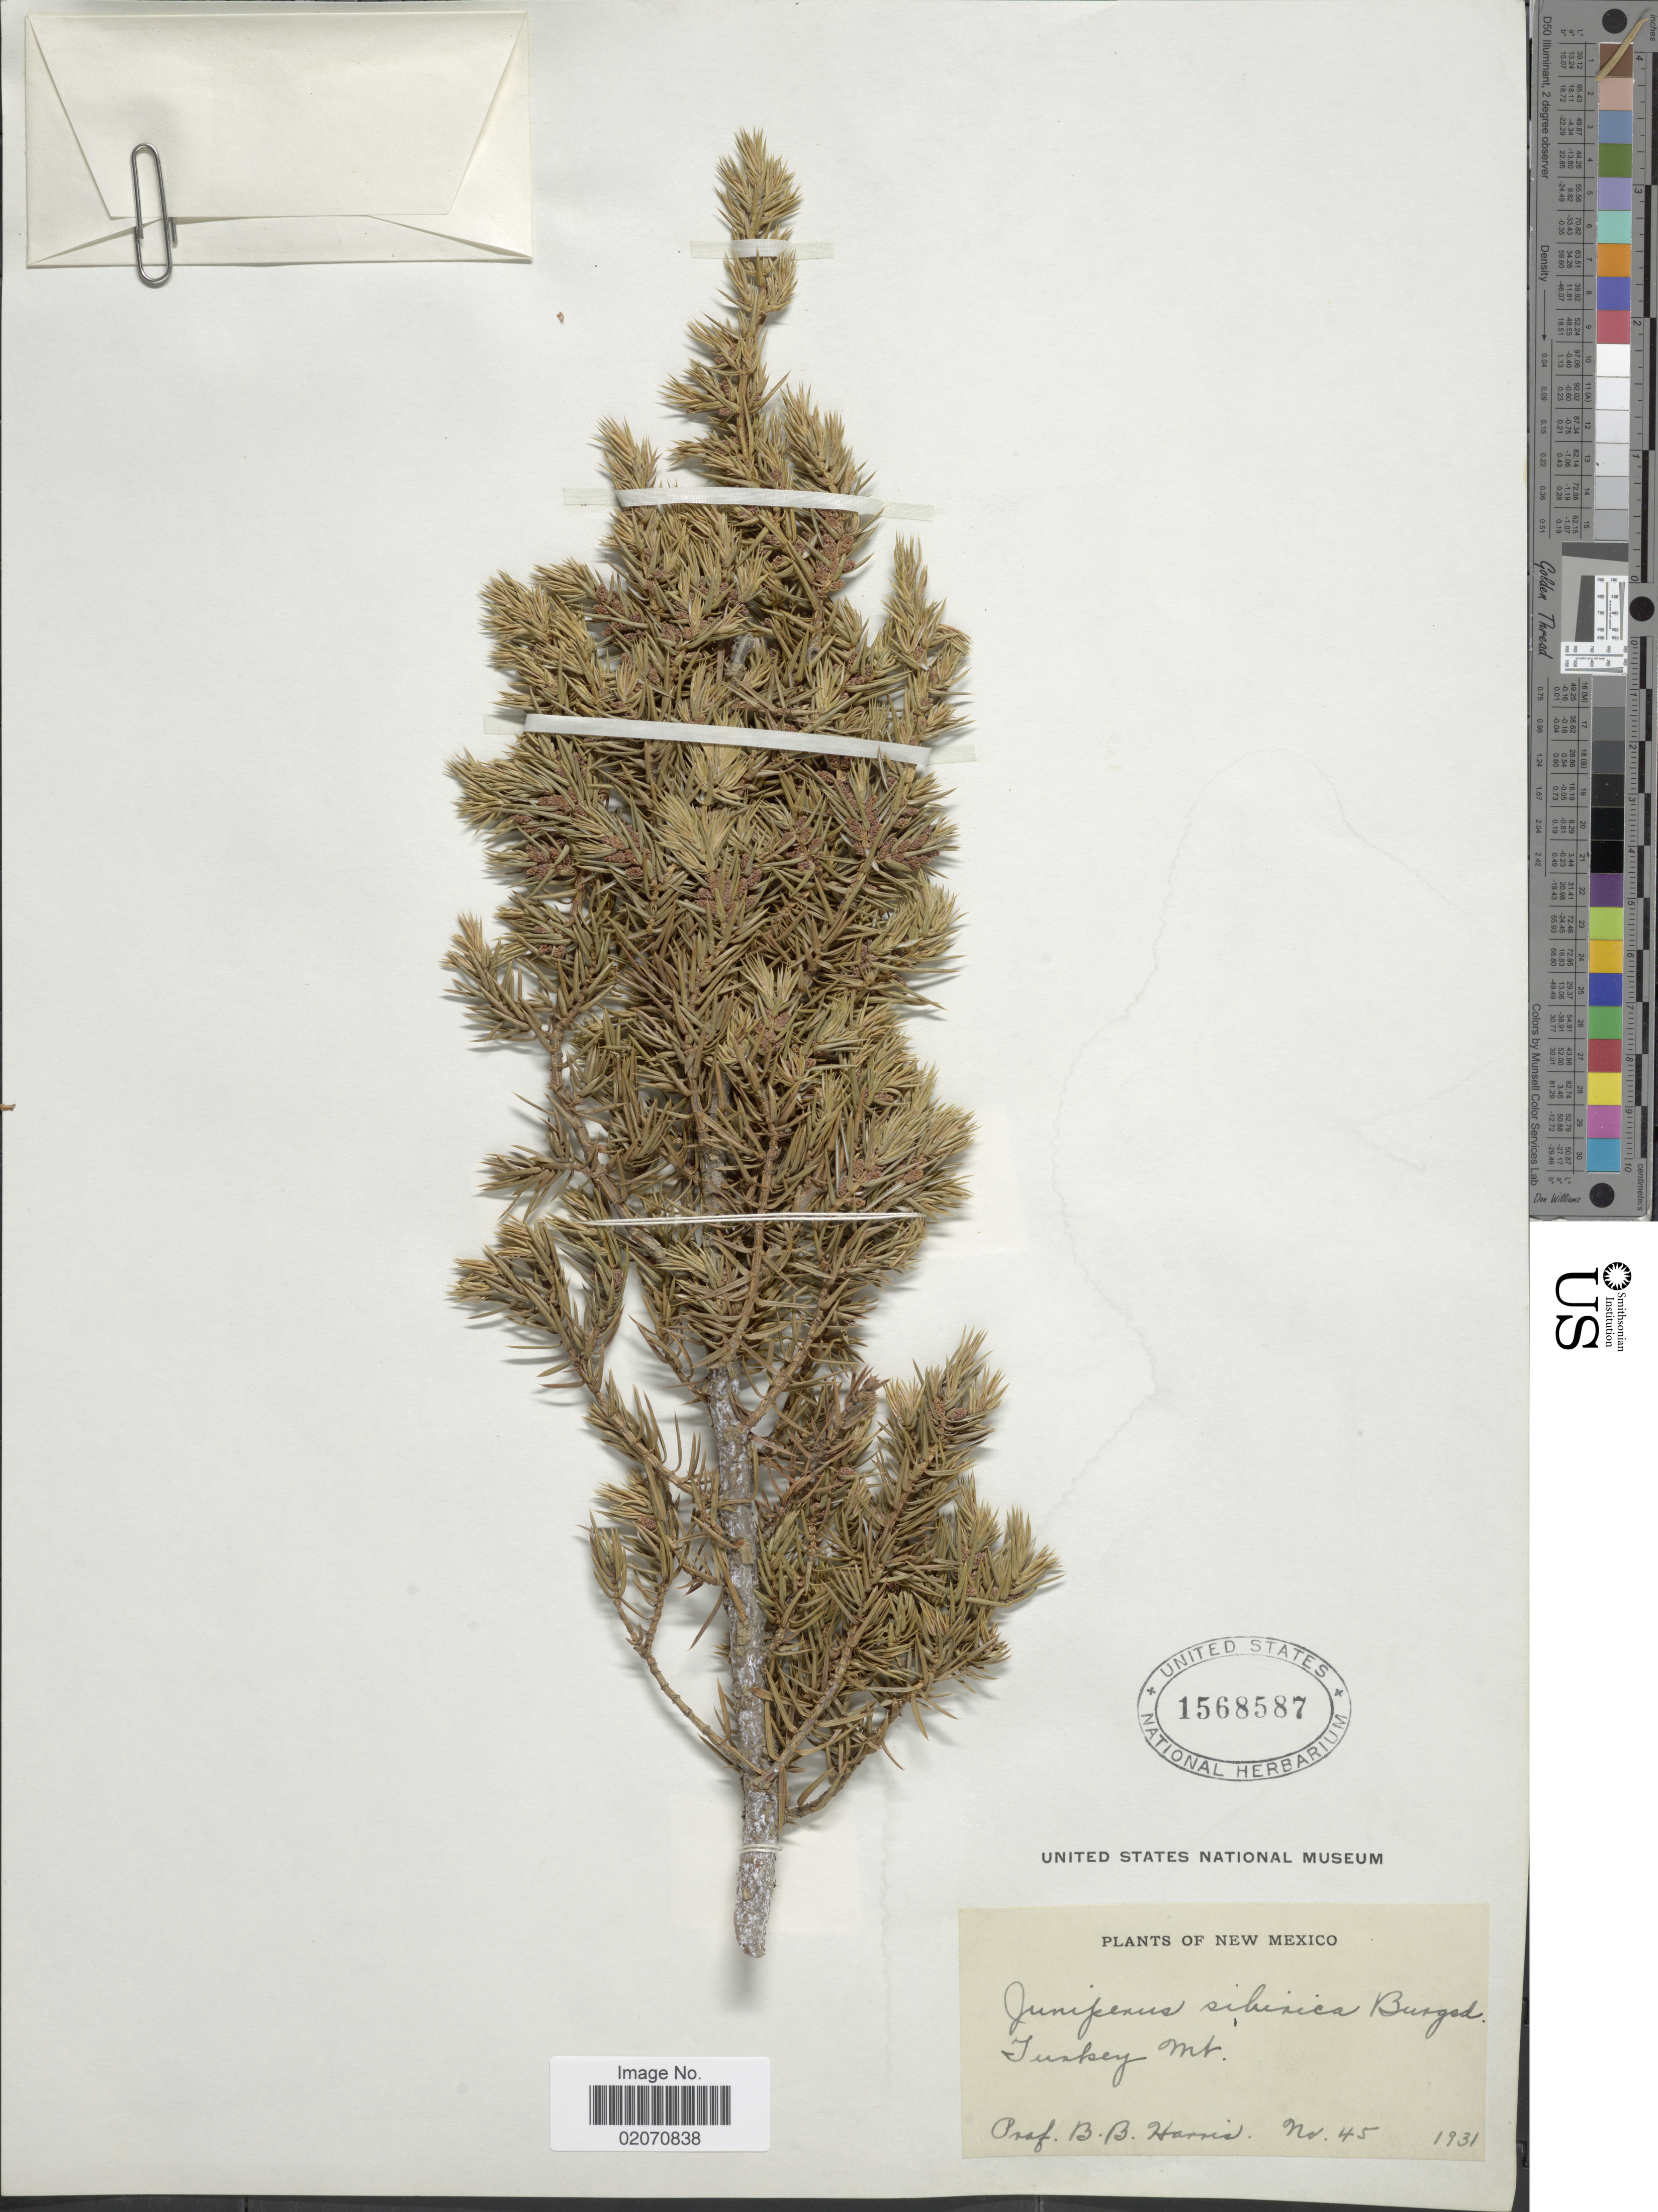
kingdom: Plantae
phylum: Tracheophyta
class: Pinopsida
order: Pinales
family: Cupressaceae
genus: Juniperus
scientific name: Juniperus communis subsp. nana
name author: (Willd.) Syme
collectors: B. B. Harris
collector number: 45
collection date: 1931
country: United States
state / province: New Mexico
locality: Turkey Mt.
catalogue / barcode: US 1568587